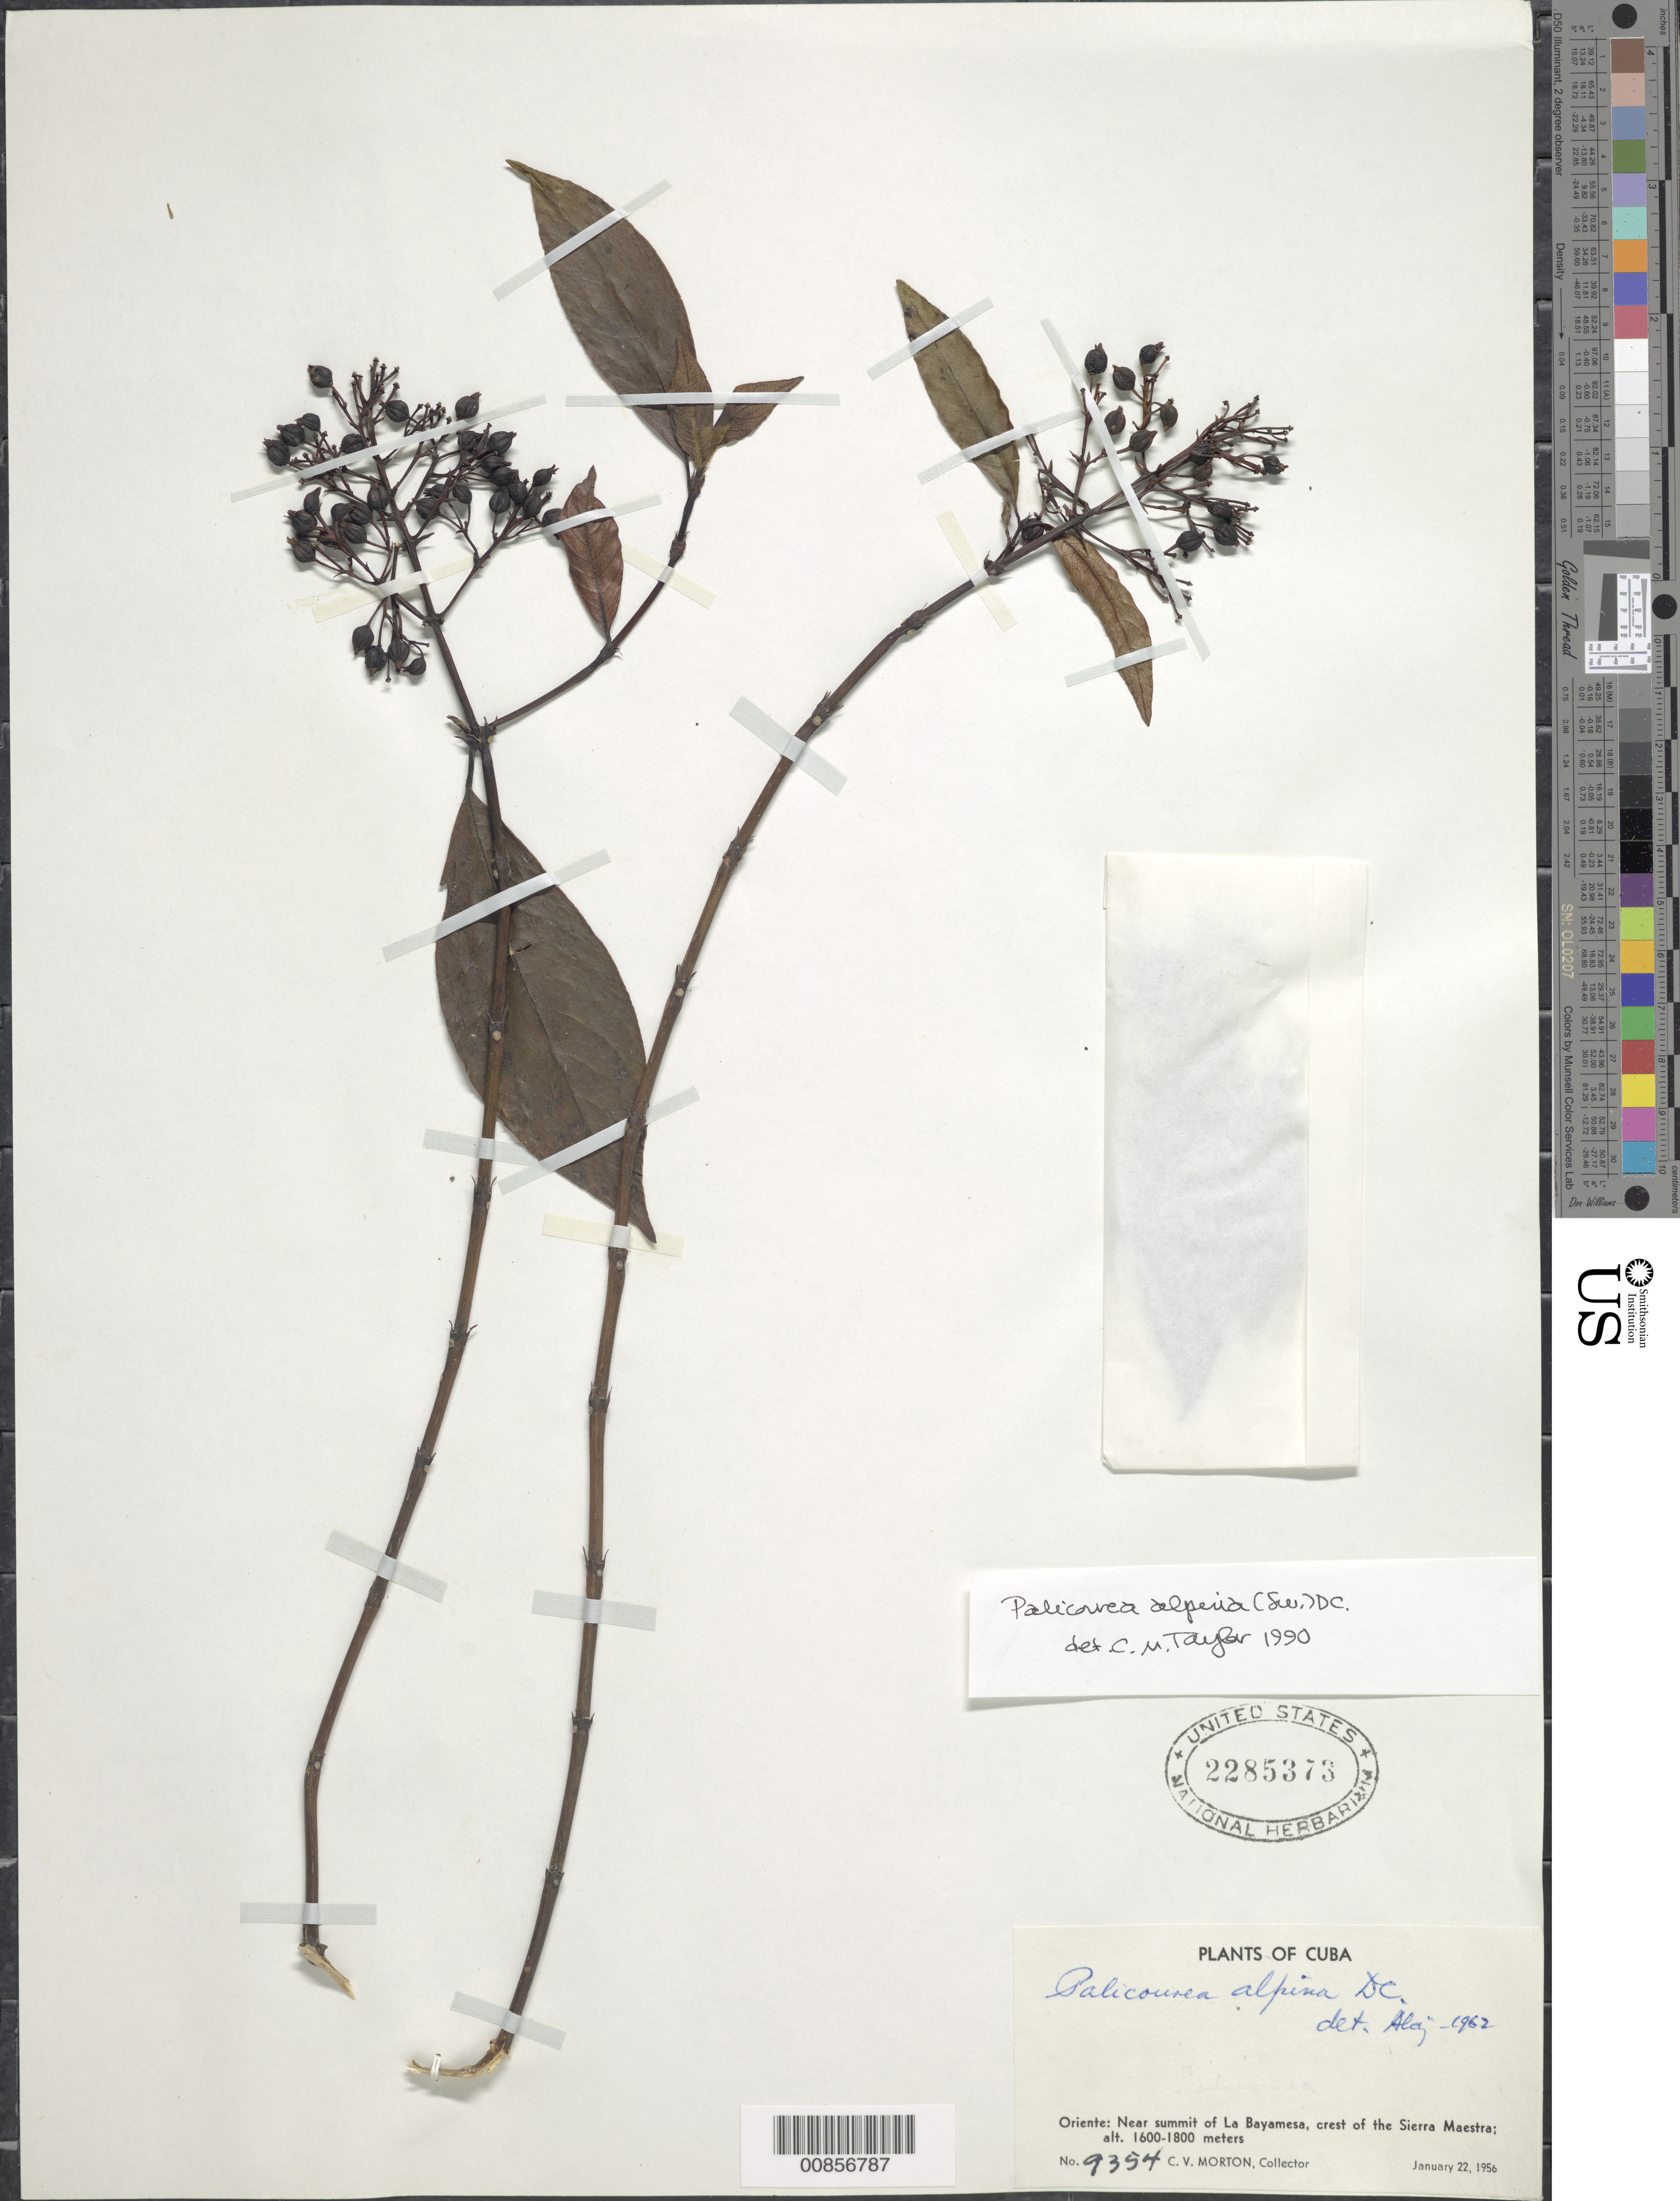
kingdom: Plantae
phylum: Tracheophyta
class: Magnoliopsida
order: Gentianales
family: Rubiaceae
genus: Palicourea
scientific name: Palicourea alpina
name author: (Sw.) DC.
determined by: Liogier, Alain H.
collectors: C. V. Morton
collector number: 9354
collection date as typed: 22 Jan 1956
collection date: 1956-01-22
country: Cuba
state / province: Oriente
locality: Near summit of La Bayamesa, crest of the Sierra Maestra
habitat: Montane, near summit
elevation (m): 1600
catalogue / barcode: US 2285373